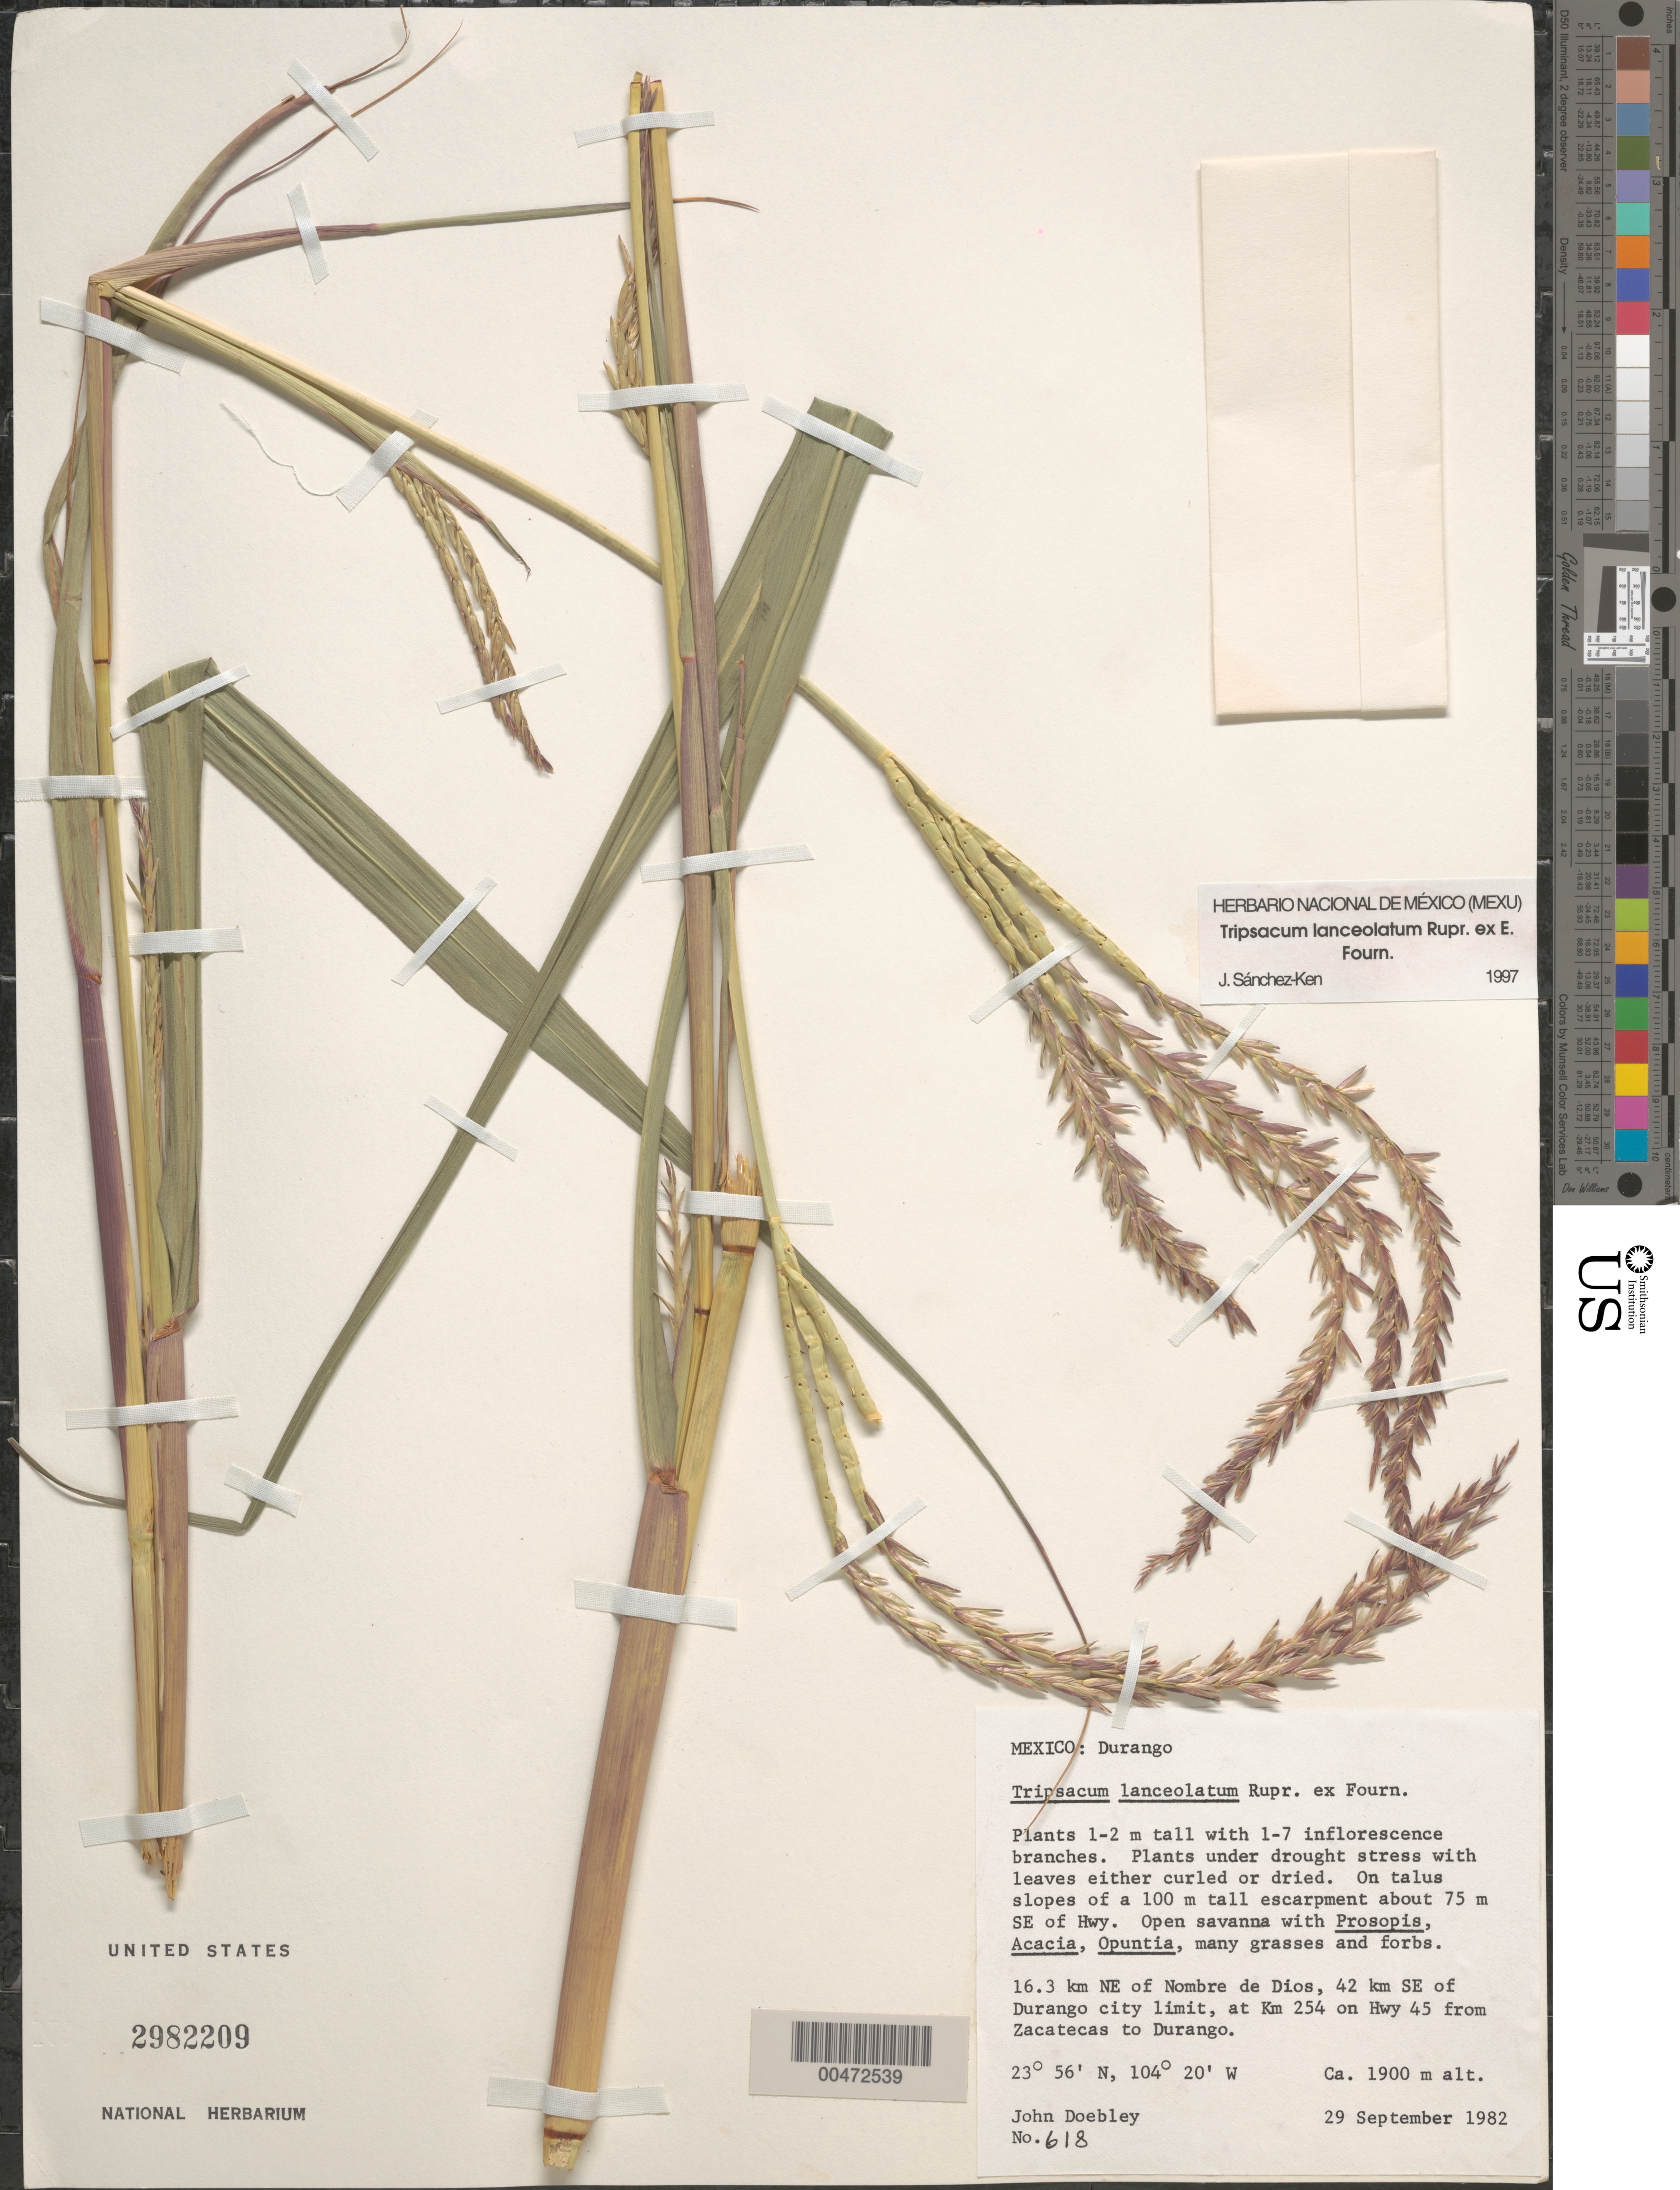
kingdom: Plantae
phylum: Tracheophyta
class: Liliopsida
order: Poales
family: Poaceae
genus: Tripsacum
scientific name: Tripsacum lanceolatum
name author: Rupr. ex E. Fourn.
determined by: Sánchez-Ken, J. G.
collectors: J. F. Doebley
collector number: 618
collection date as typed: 29 Sep 1982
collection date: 1982-09-29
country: Mexico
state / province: Durango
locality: Ca. 75 m SE of Hwy, 16.3 km NE of Nombre de Dios, 42 km SE of Durango city limit, at Km 254 on Hwy 45 from Zacatecas to Duran...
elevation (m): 1900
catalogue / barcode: US 2982209